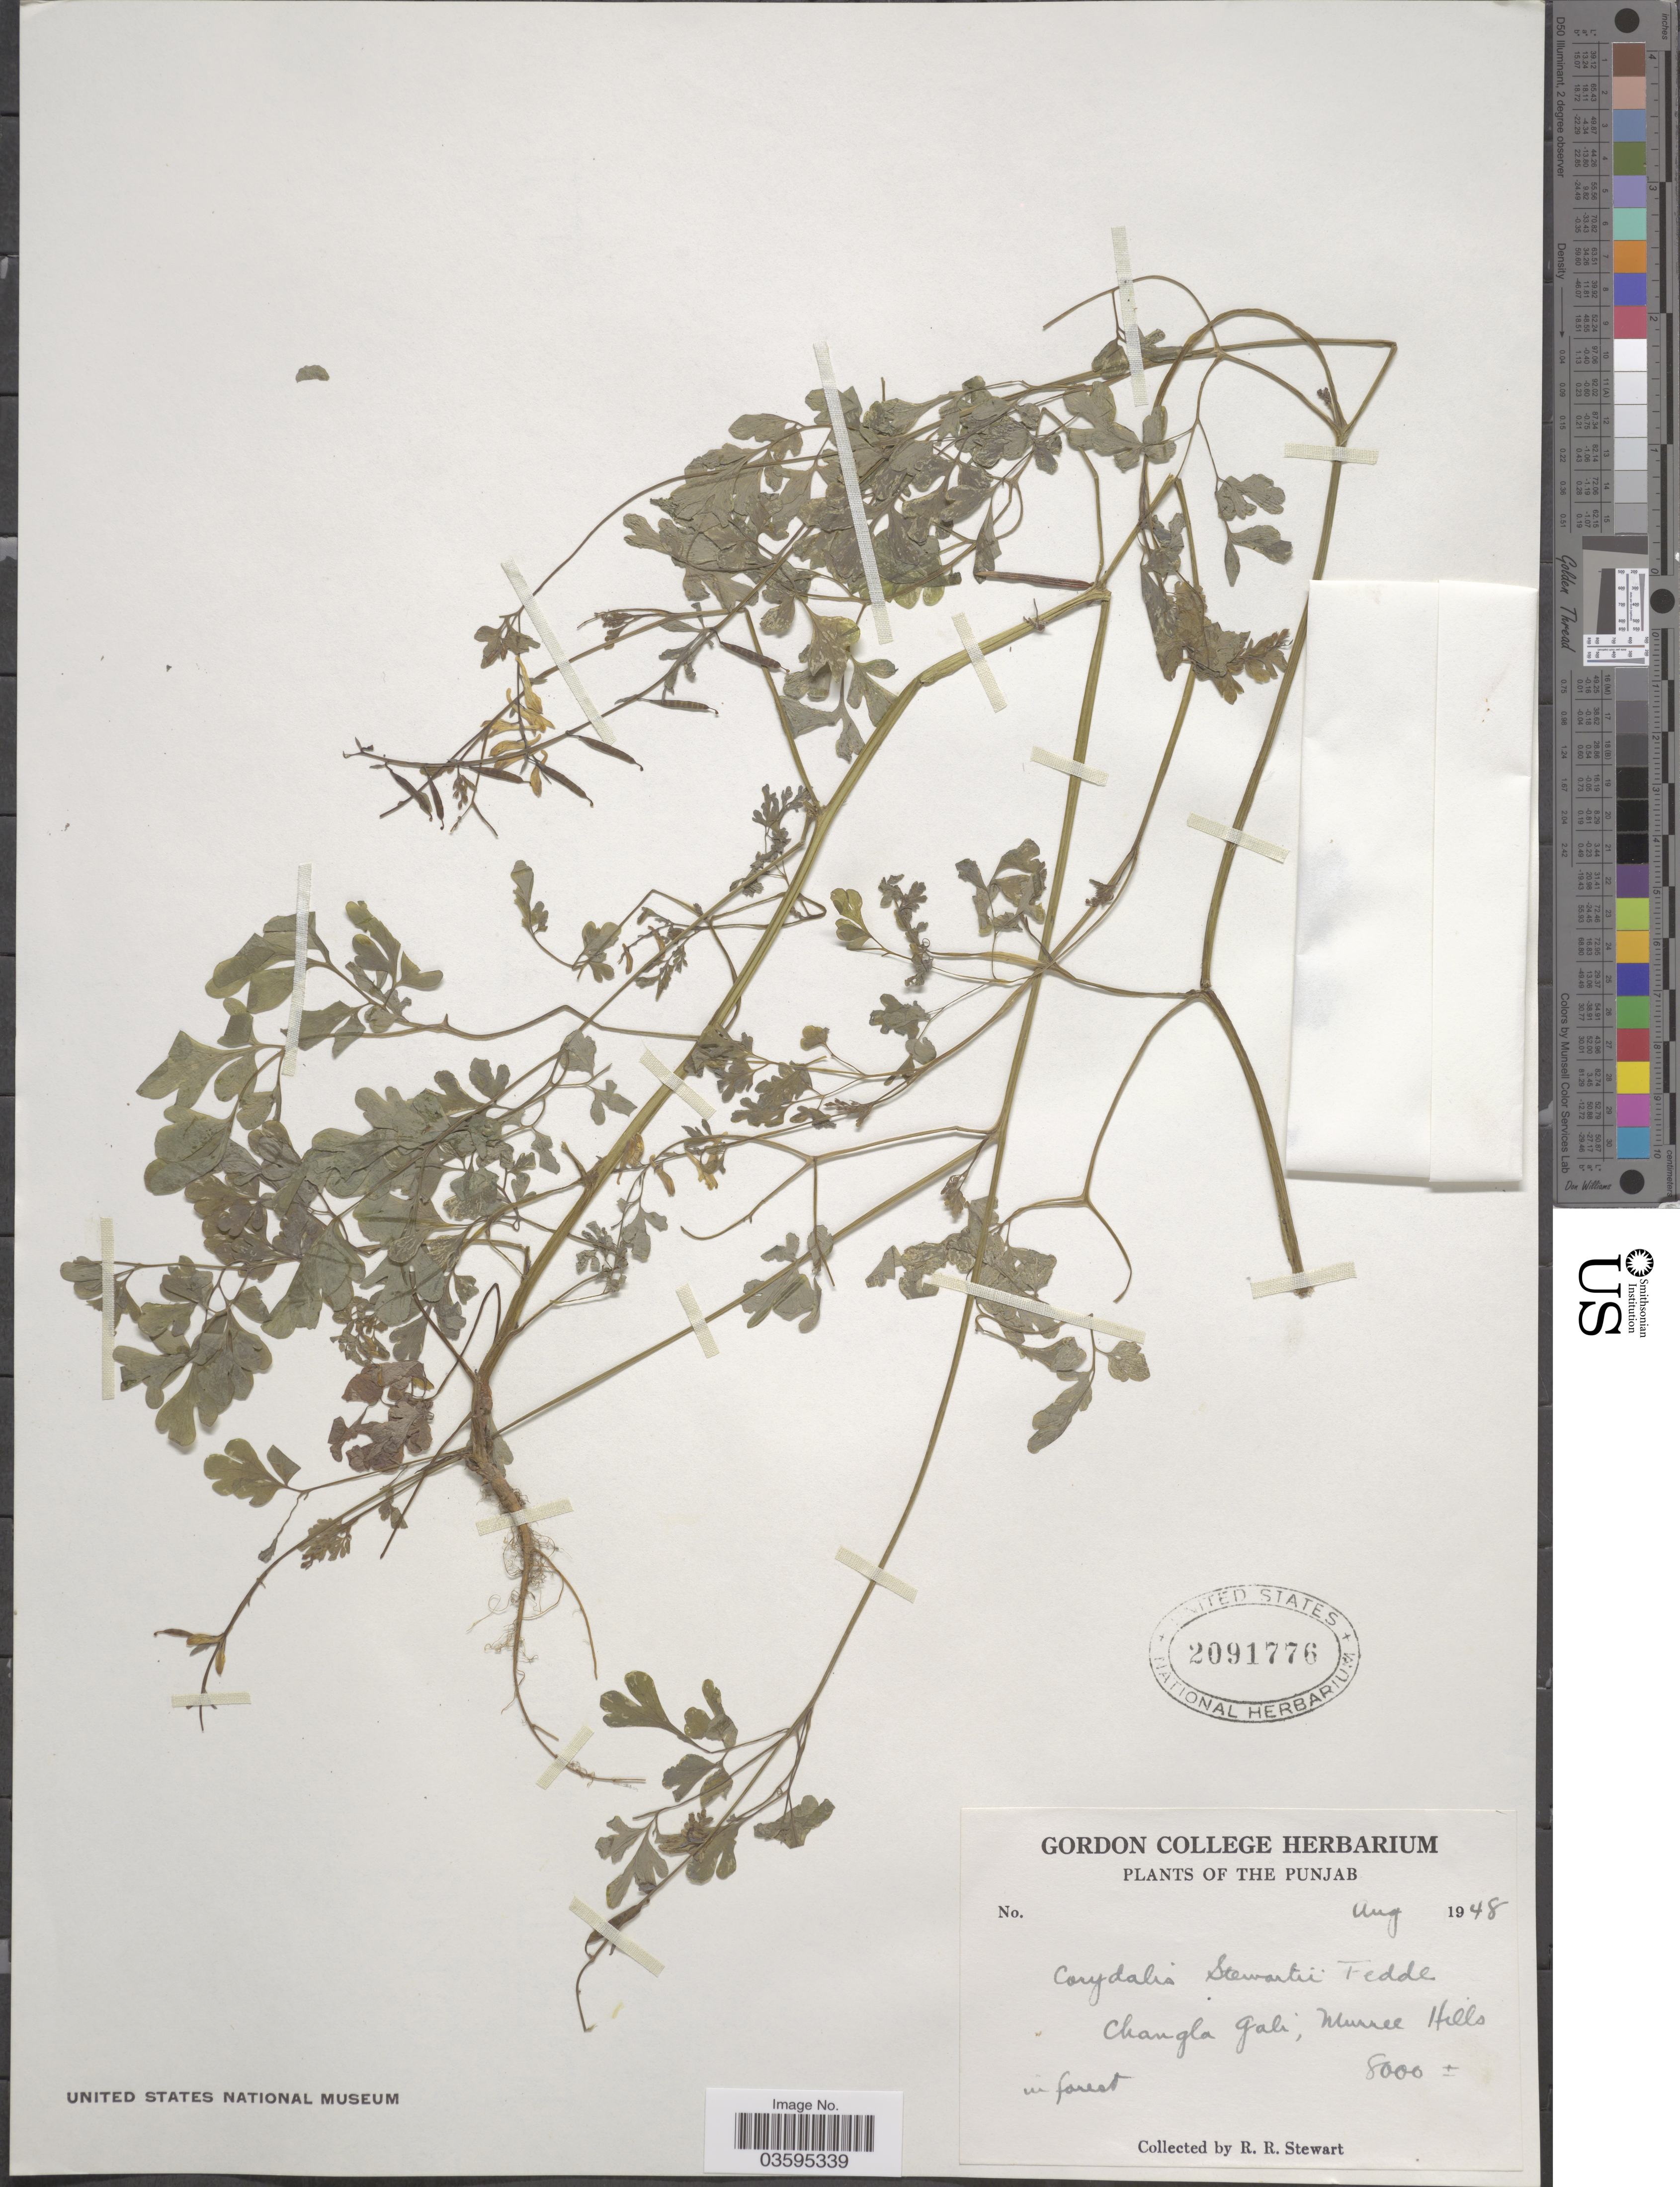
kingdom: Plantae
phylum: Tracheophyta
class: Magnoliopsida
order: Ranunculales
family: Papaveraceae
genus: Corydalis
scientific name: Corydalis stewartii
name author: Fedde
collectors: R. Stewart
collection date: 1948-08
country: Pakistan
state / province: Punjab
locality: Changla Gali; Murree Hills.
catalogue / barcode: US 2091776